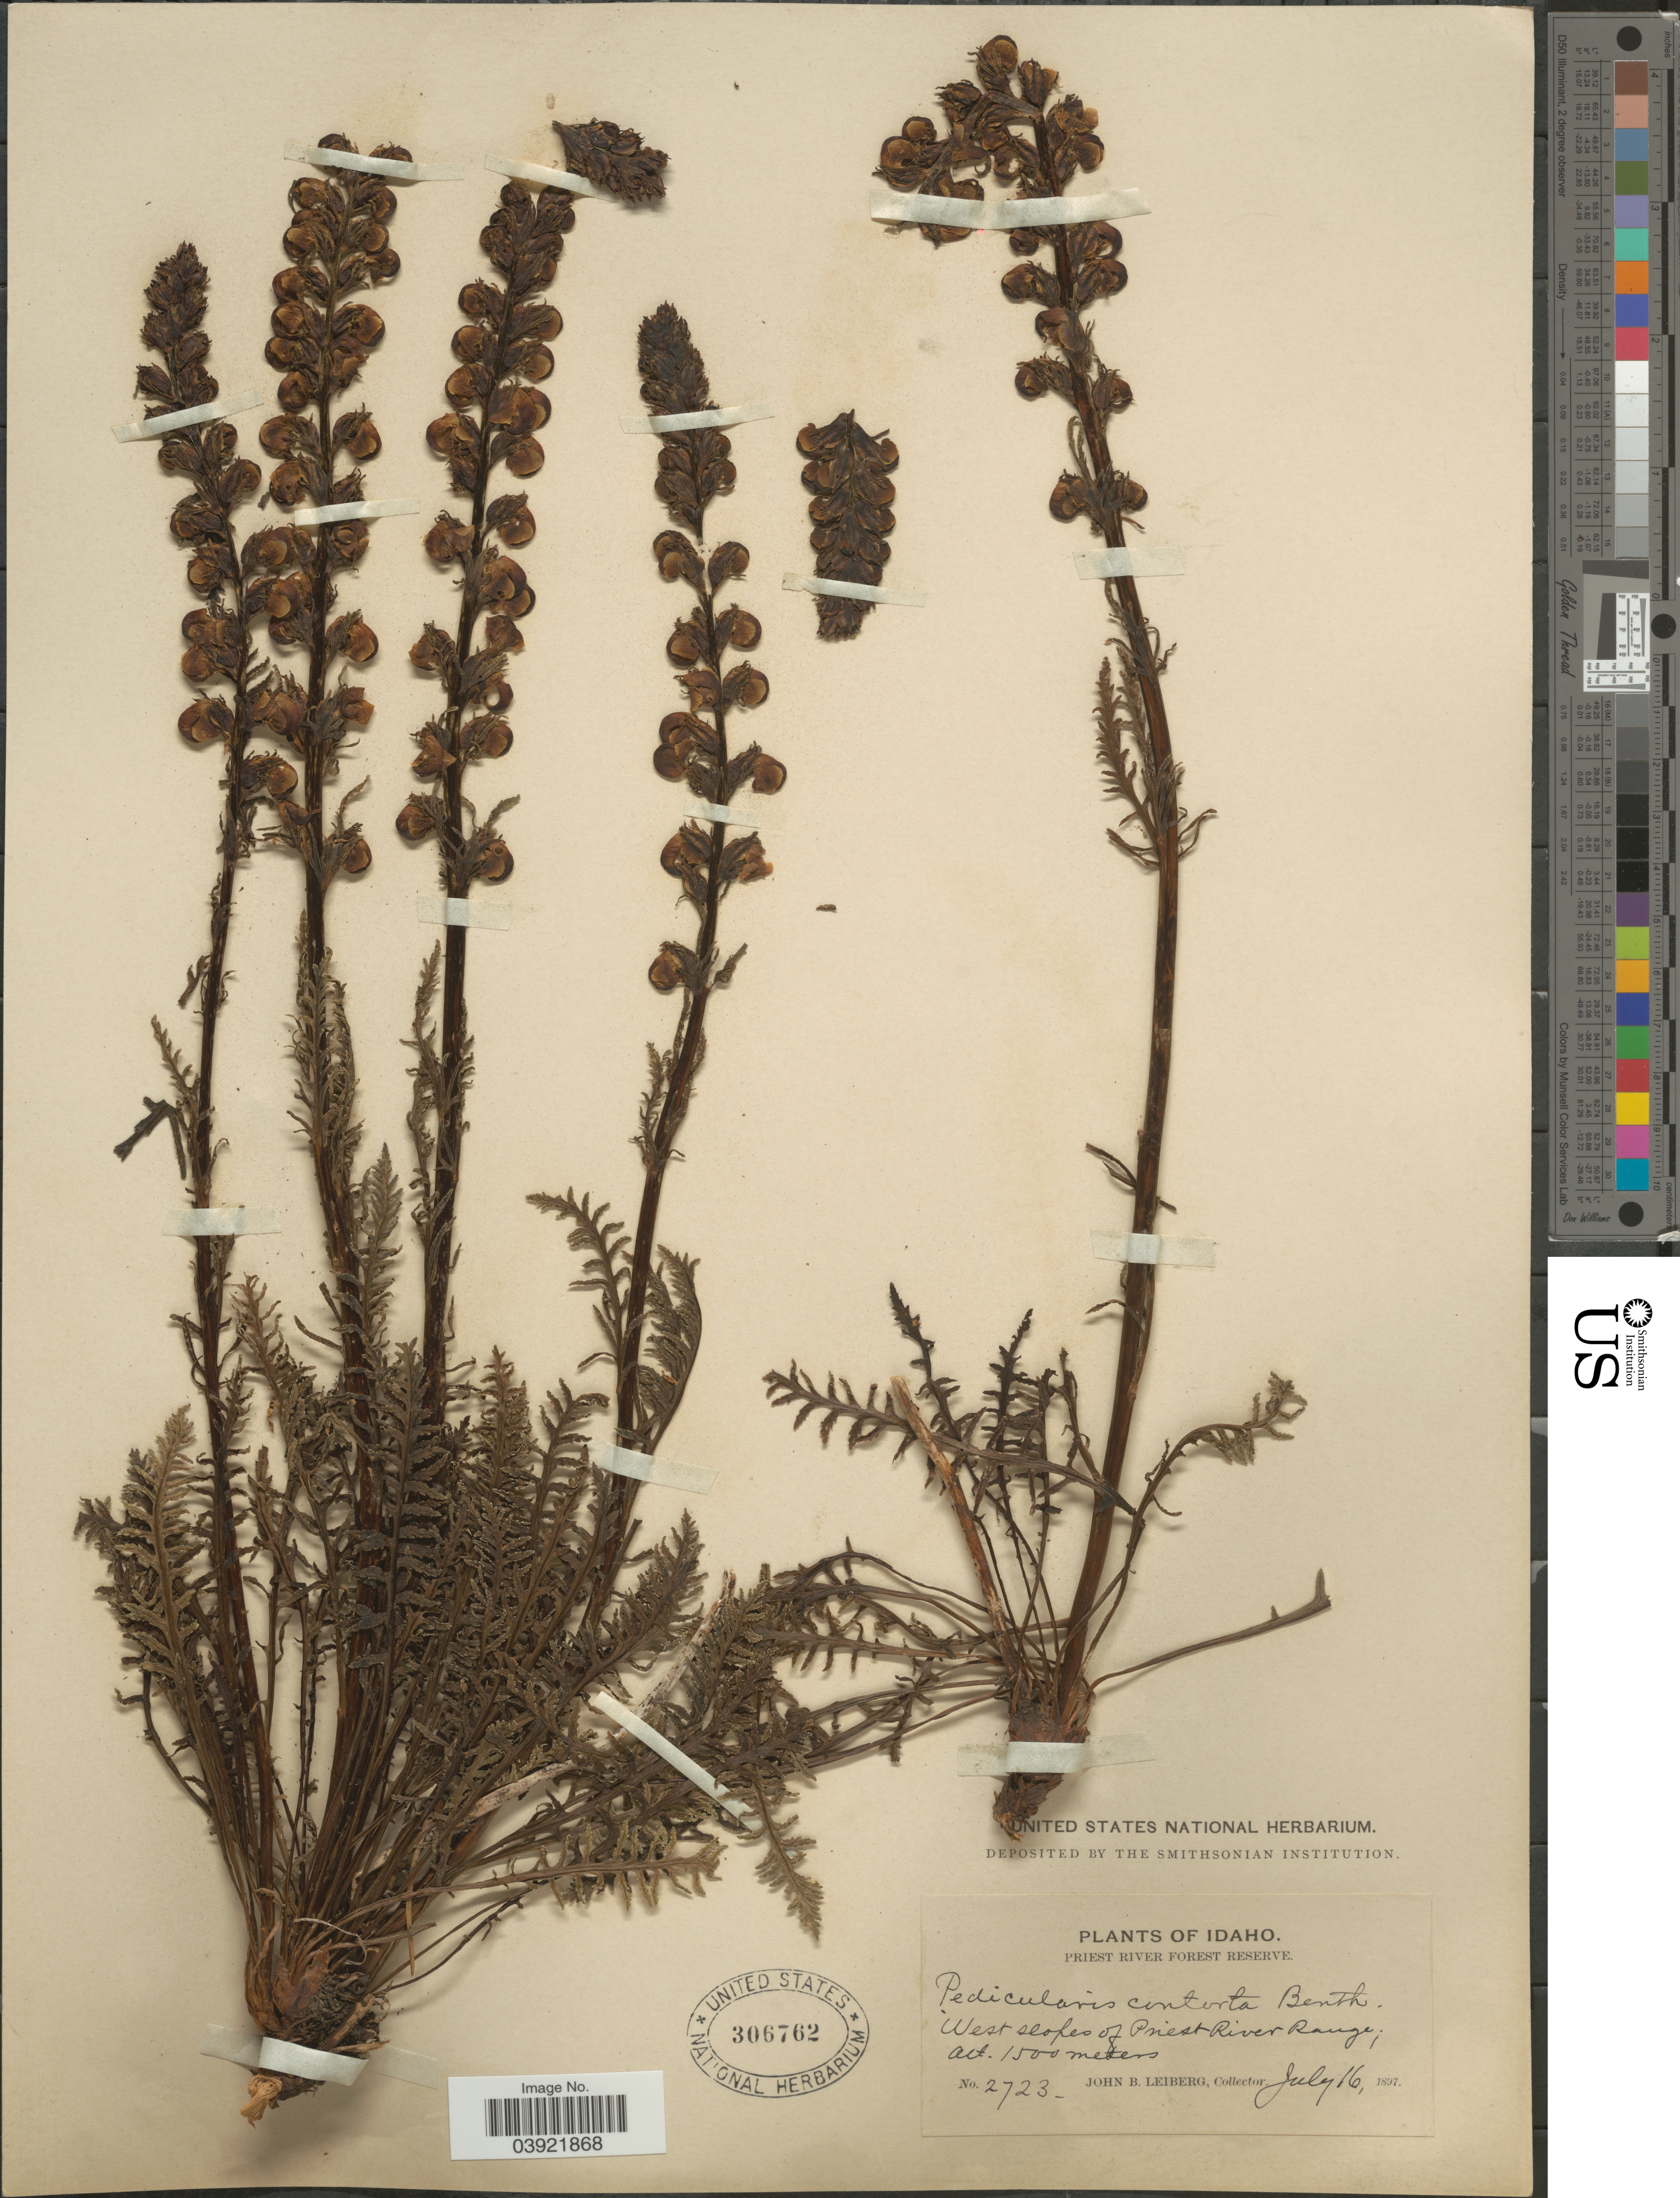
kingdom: Plantae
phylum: Tracheophyta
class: Magnoliopsida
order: Lamiales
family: Orobanchaceae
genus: Pedicularis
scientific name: Pedicularis contorta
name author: Benth.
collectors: J. B. Leiberg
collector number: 2723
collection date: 1897-07-16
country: United States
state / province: Idaho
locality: Priest River Forest Reserve. West slopes of Priest River Range.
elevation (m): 1500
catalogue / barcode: US 306762